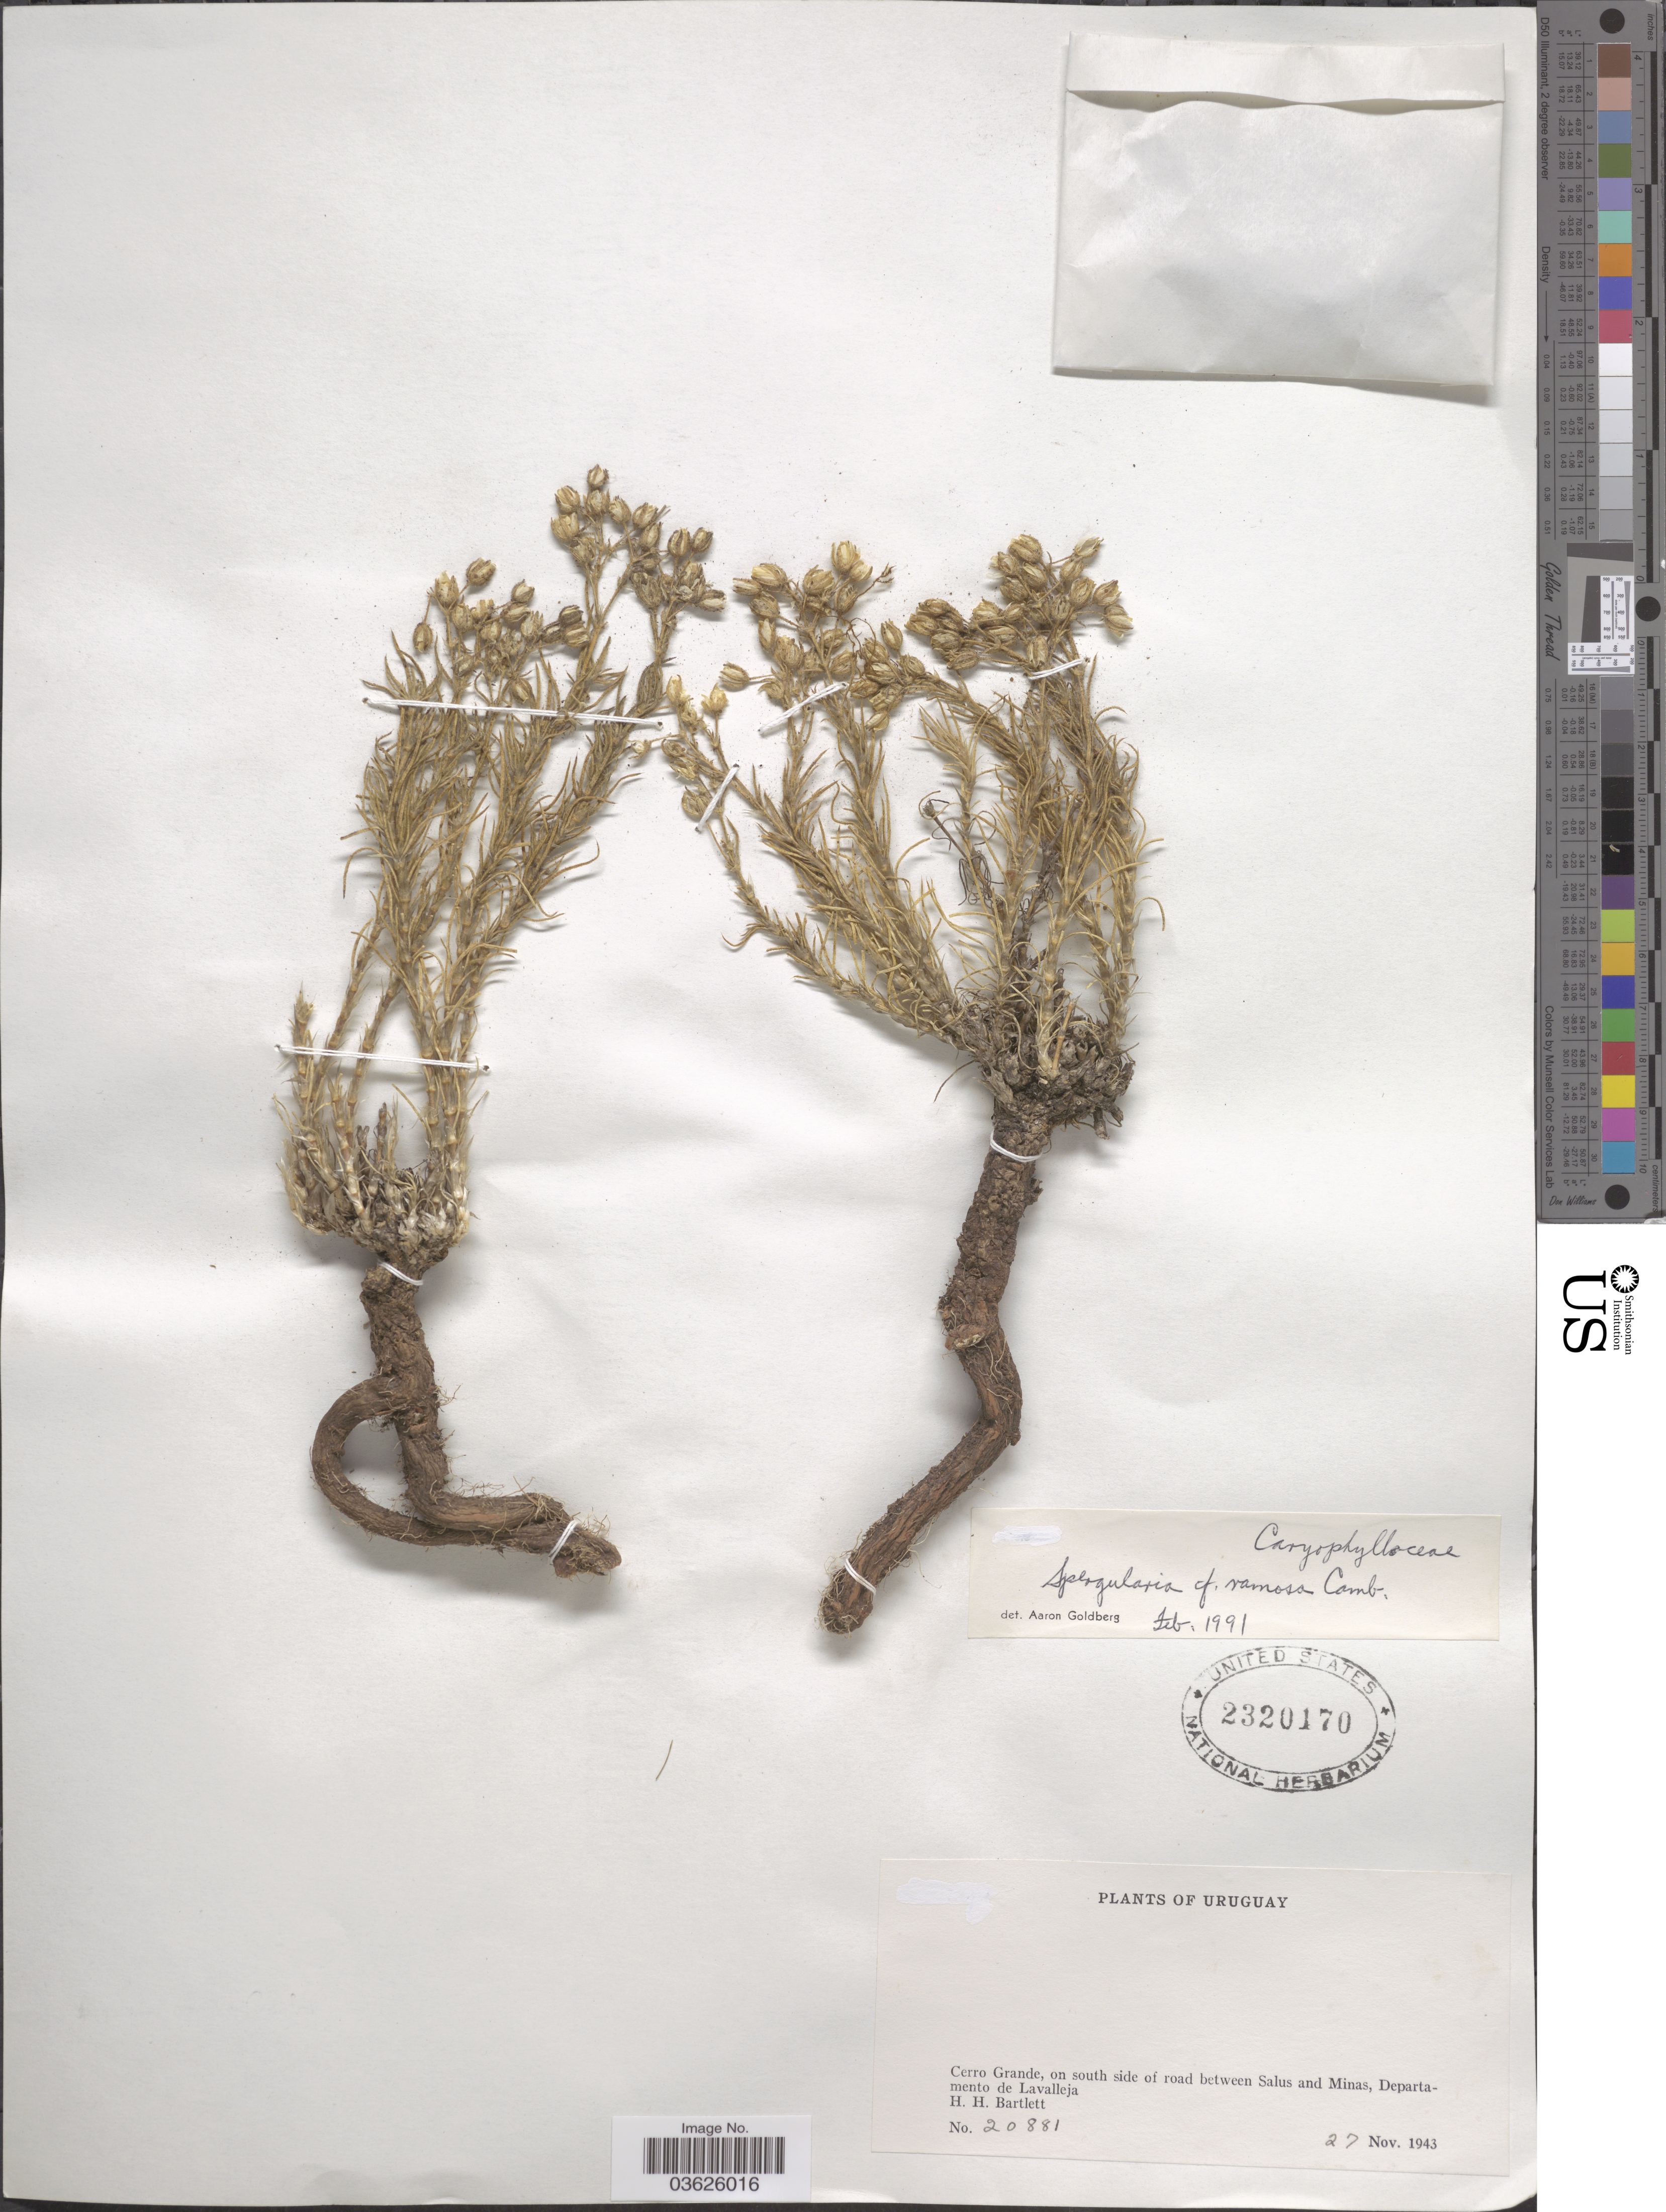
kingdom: Plantae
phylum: Tracheophyta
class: Magnoliopsida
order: Caryophyllales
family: Caryophyllaceae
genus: Spergularia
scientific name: Spergularia ramosa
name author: Cambess.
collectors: H. H. Bartlett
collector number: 20881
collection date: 1943-11-27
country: Uruguay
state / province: Lavalleja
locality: Cerro Grande, on south side of road between Salus and Minas, Departamento de Lavalleja.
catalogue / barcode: US 2320170